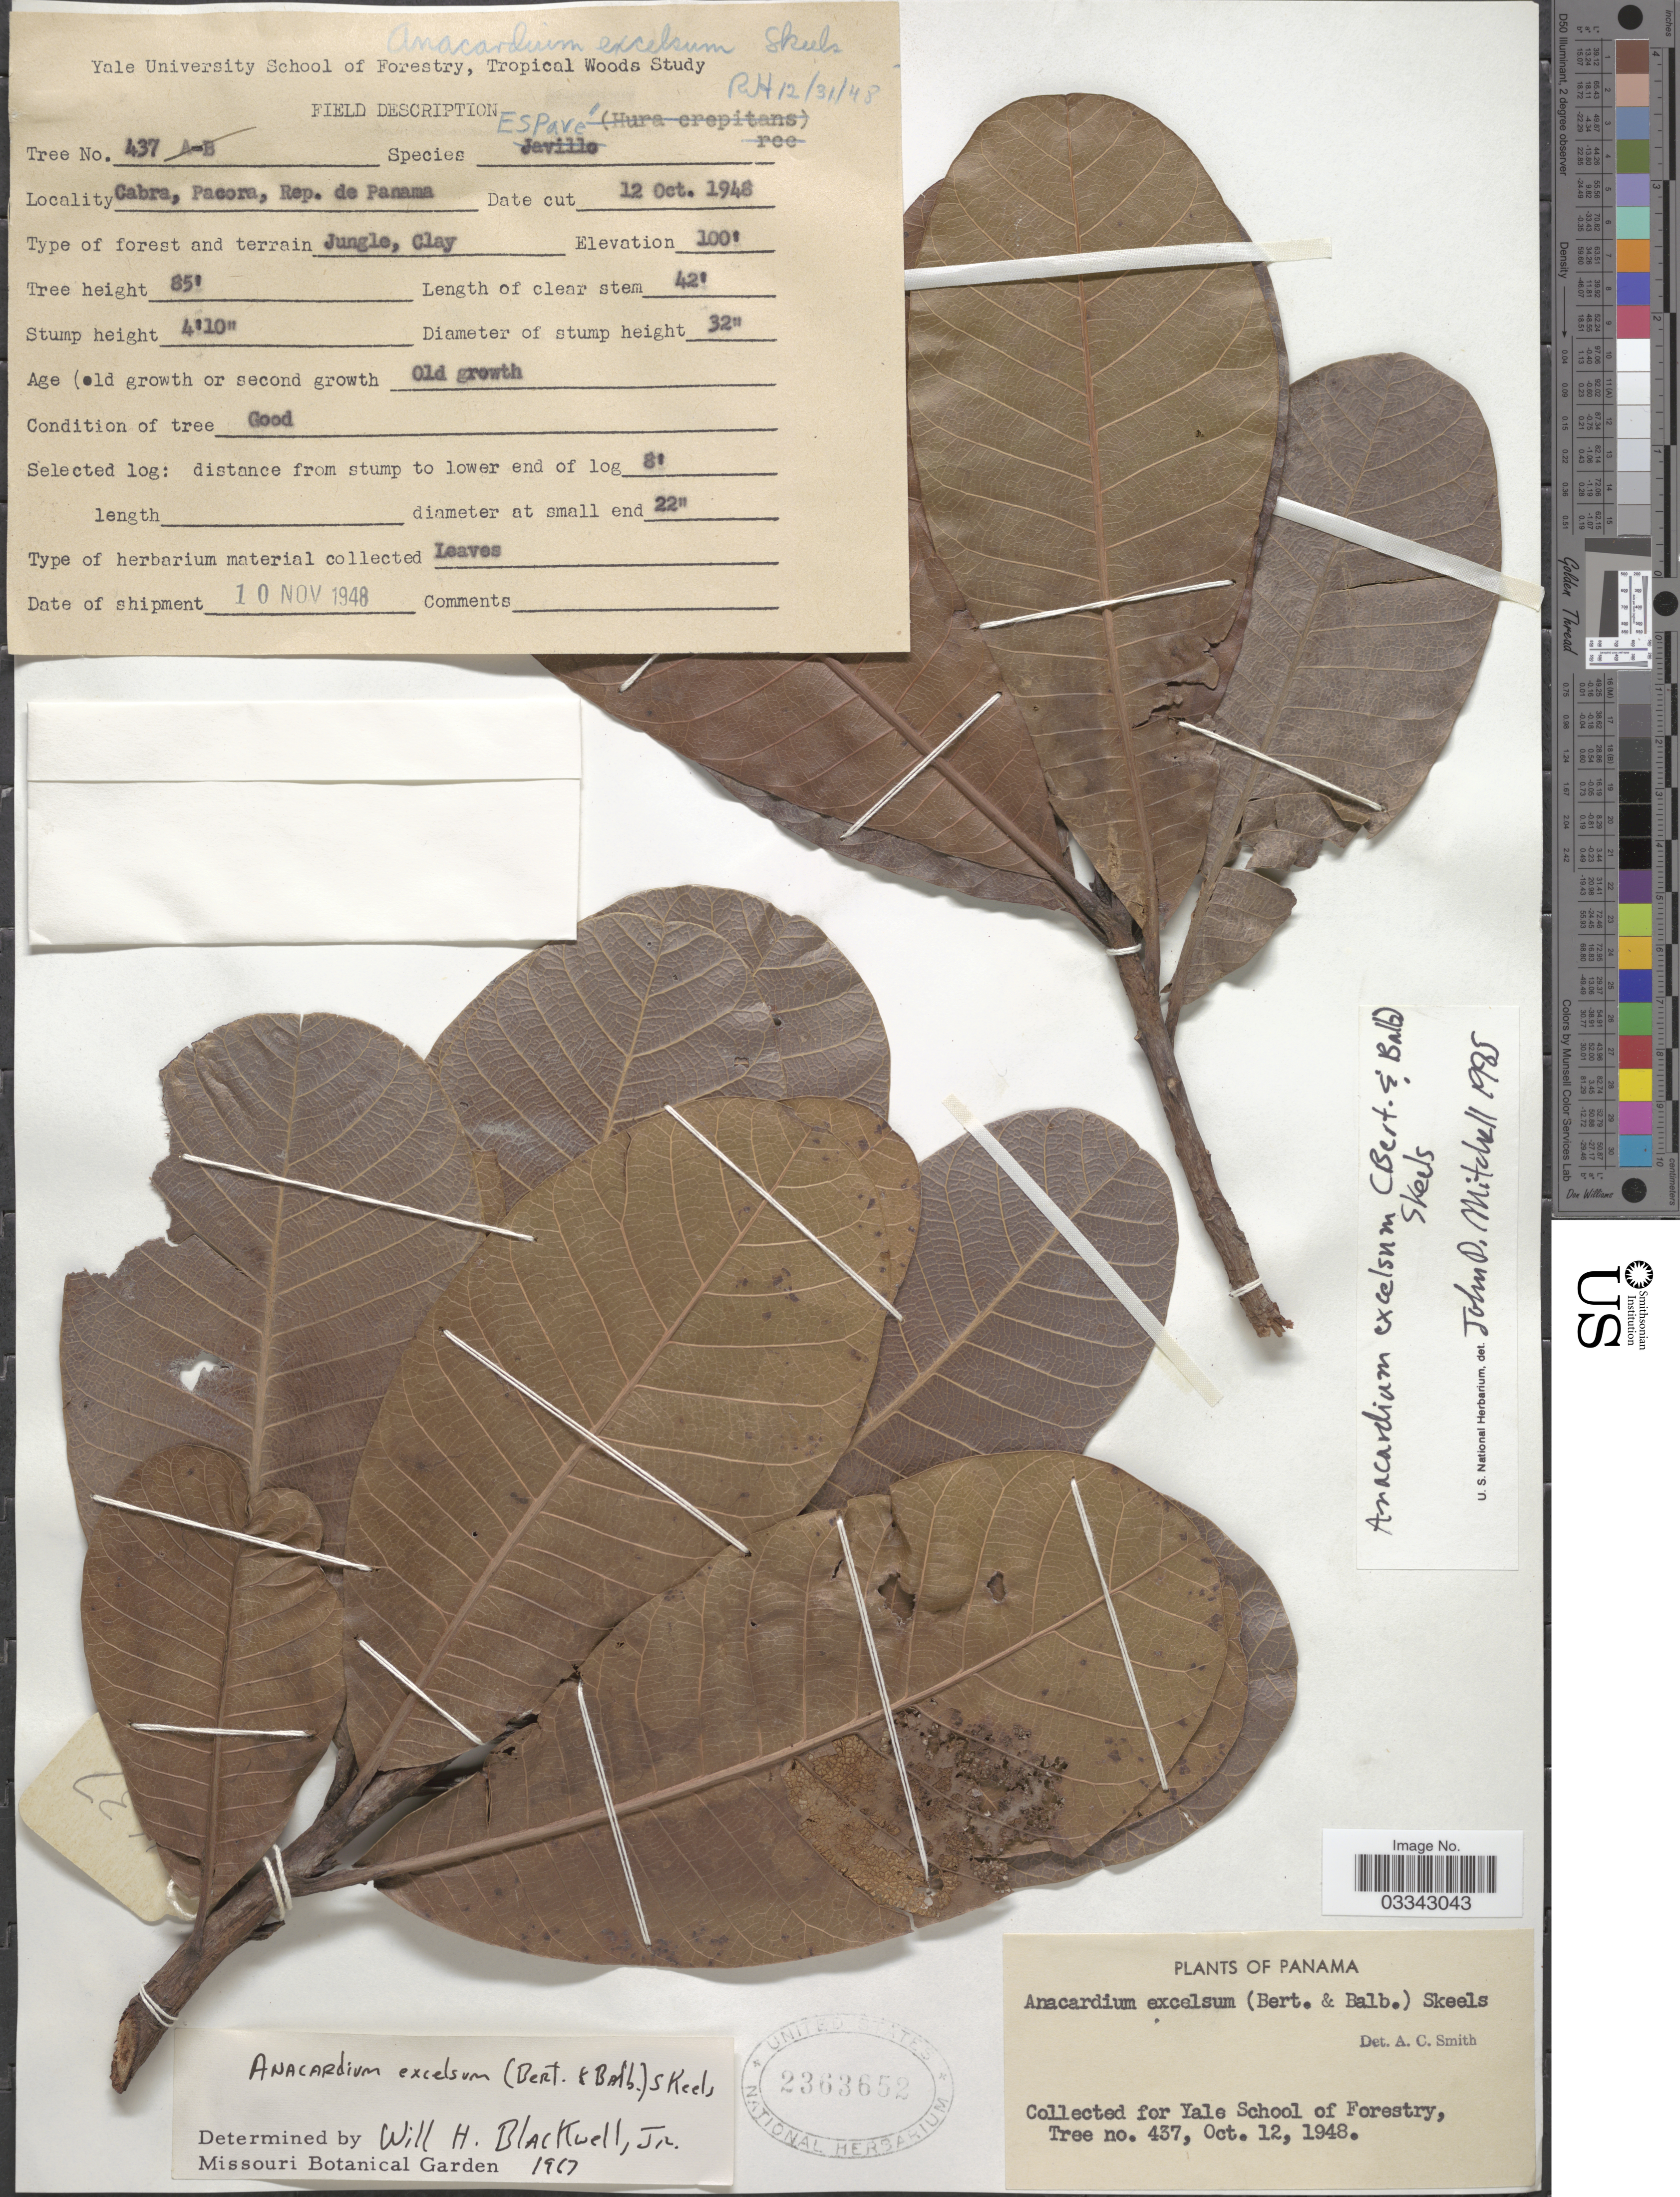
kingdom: Plantae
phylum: Tracheophyta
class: Magnoliopsida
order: Sapindales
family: Anacardiaceae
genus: Anacardium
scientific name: Anacardium excelsum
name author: (Kunth) Skeels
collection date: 1948-10-12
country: Panama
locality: Cabra, Pacora.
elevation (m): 30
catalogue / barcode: US 2363652